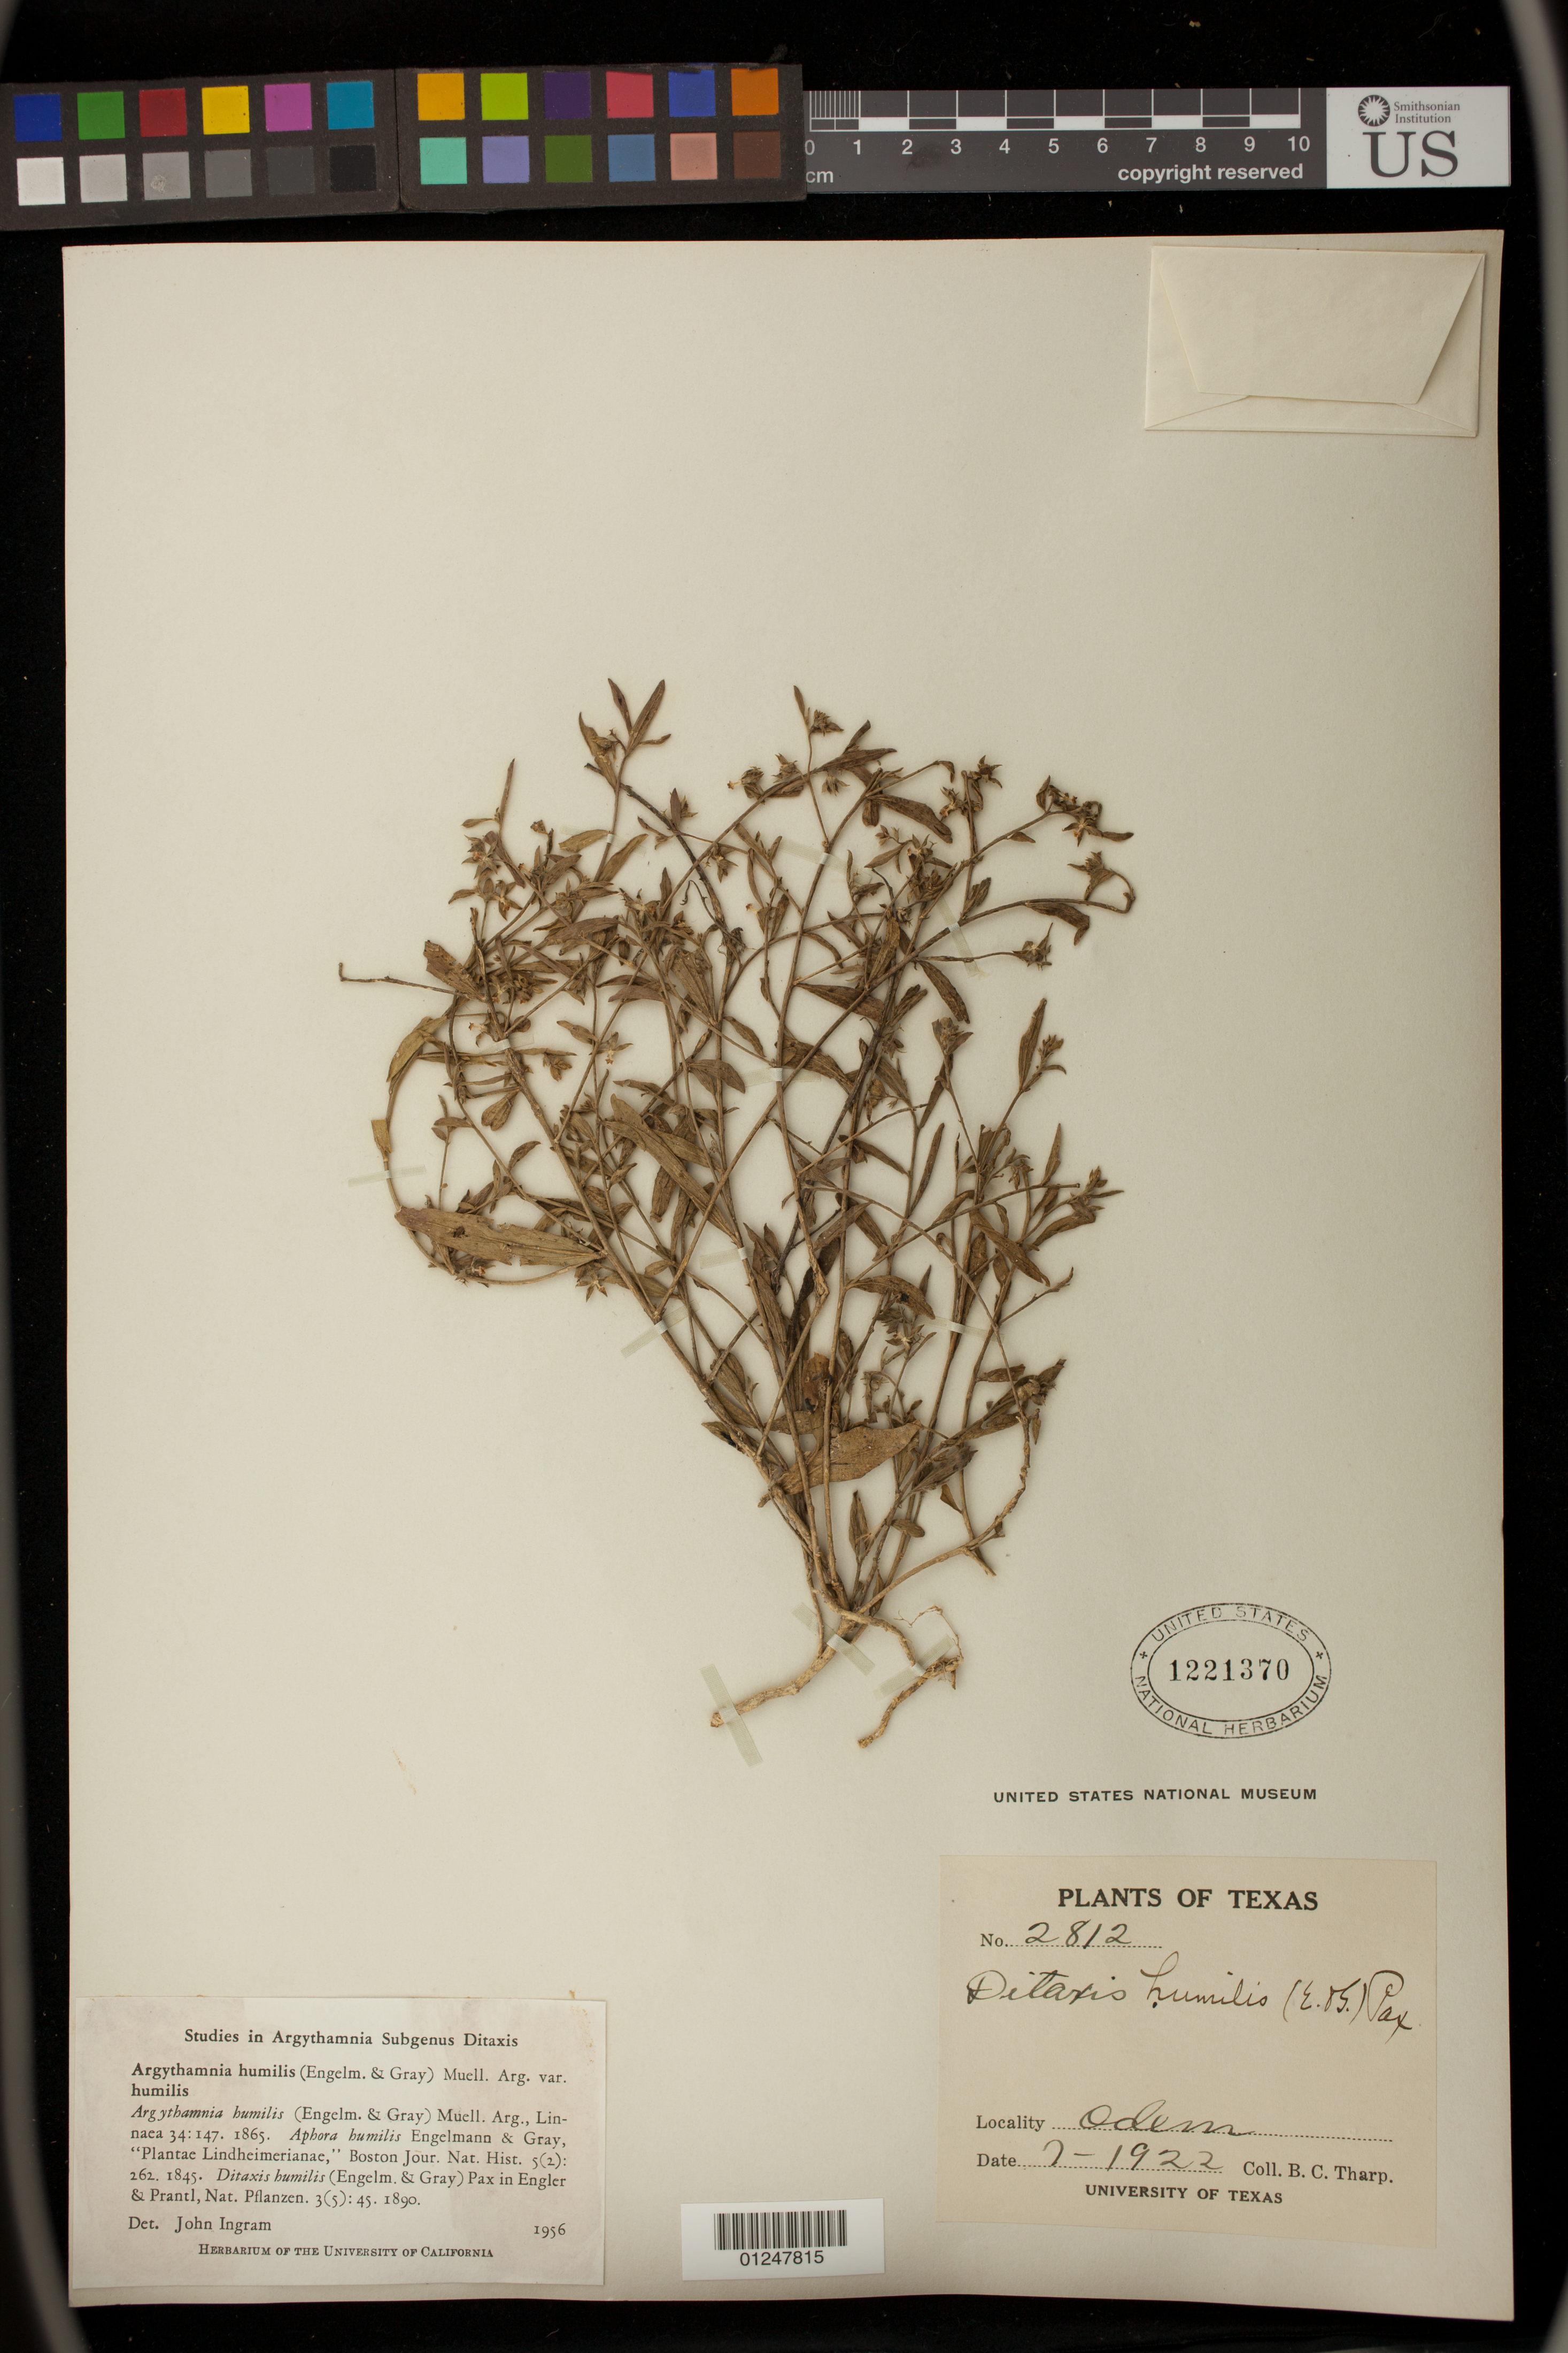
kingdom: Plantae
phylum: Tracheophyta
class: Magnoliopsida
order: Malpighiales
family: Euphorbiaceae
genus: Argythamnia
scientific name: Argythamnia humilis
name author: (Engelm. & A. Gray) Müll. Arg.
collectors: B. C. Tharp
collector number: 2812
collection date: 1922-07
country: United States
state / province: Texas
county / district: San Patricio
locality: Odem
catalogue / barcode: US 1221370